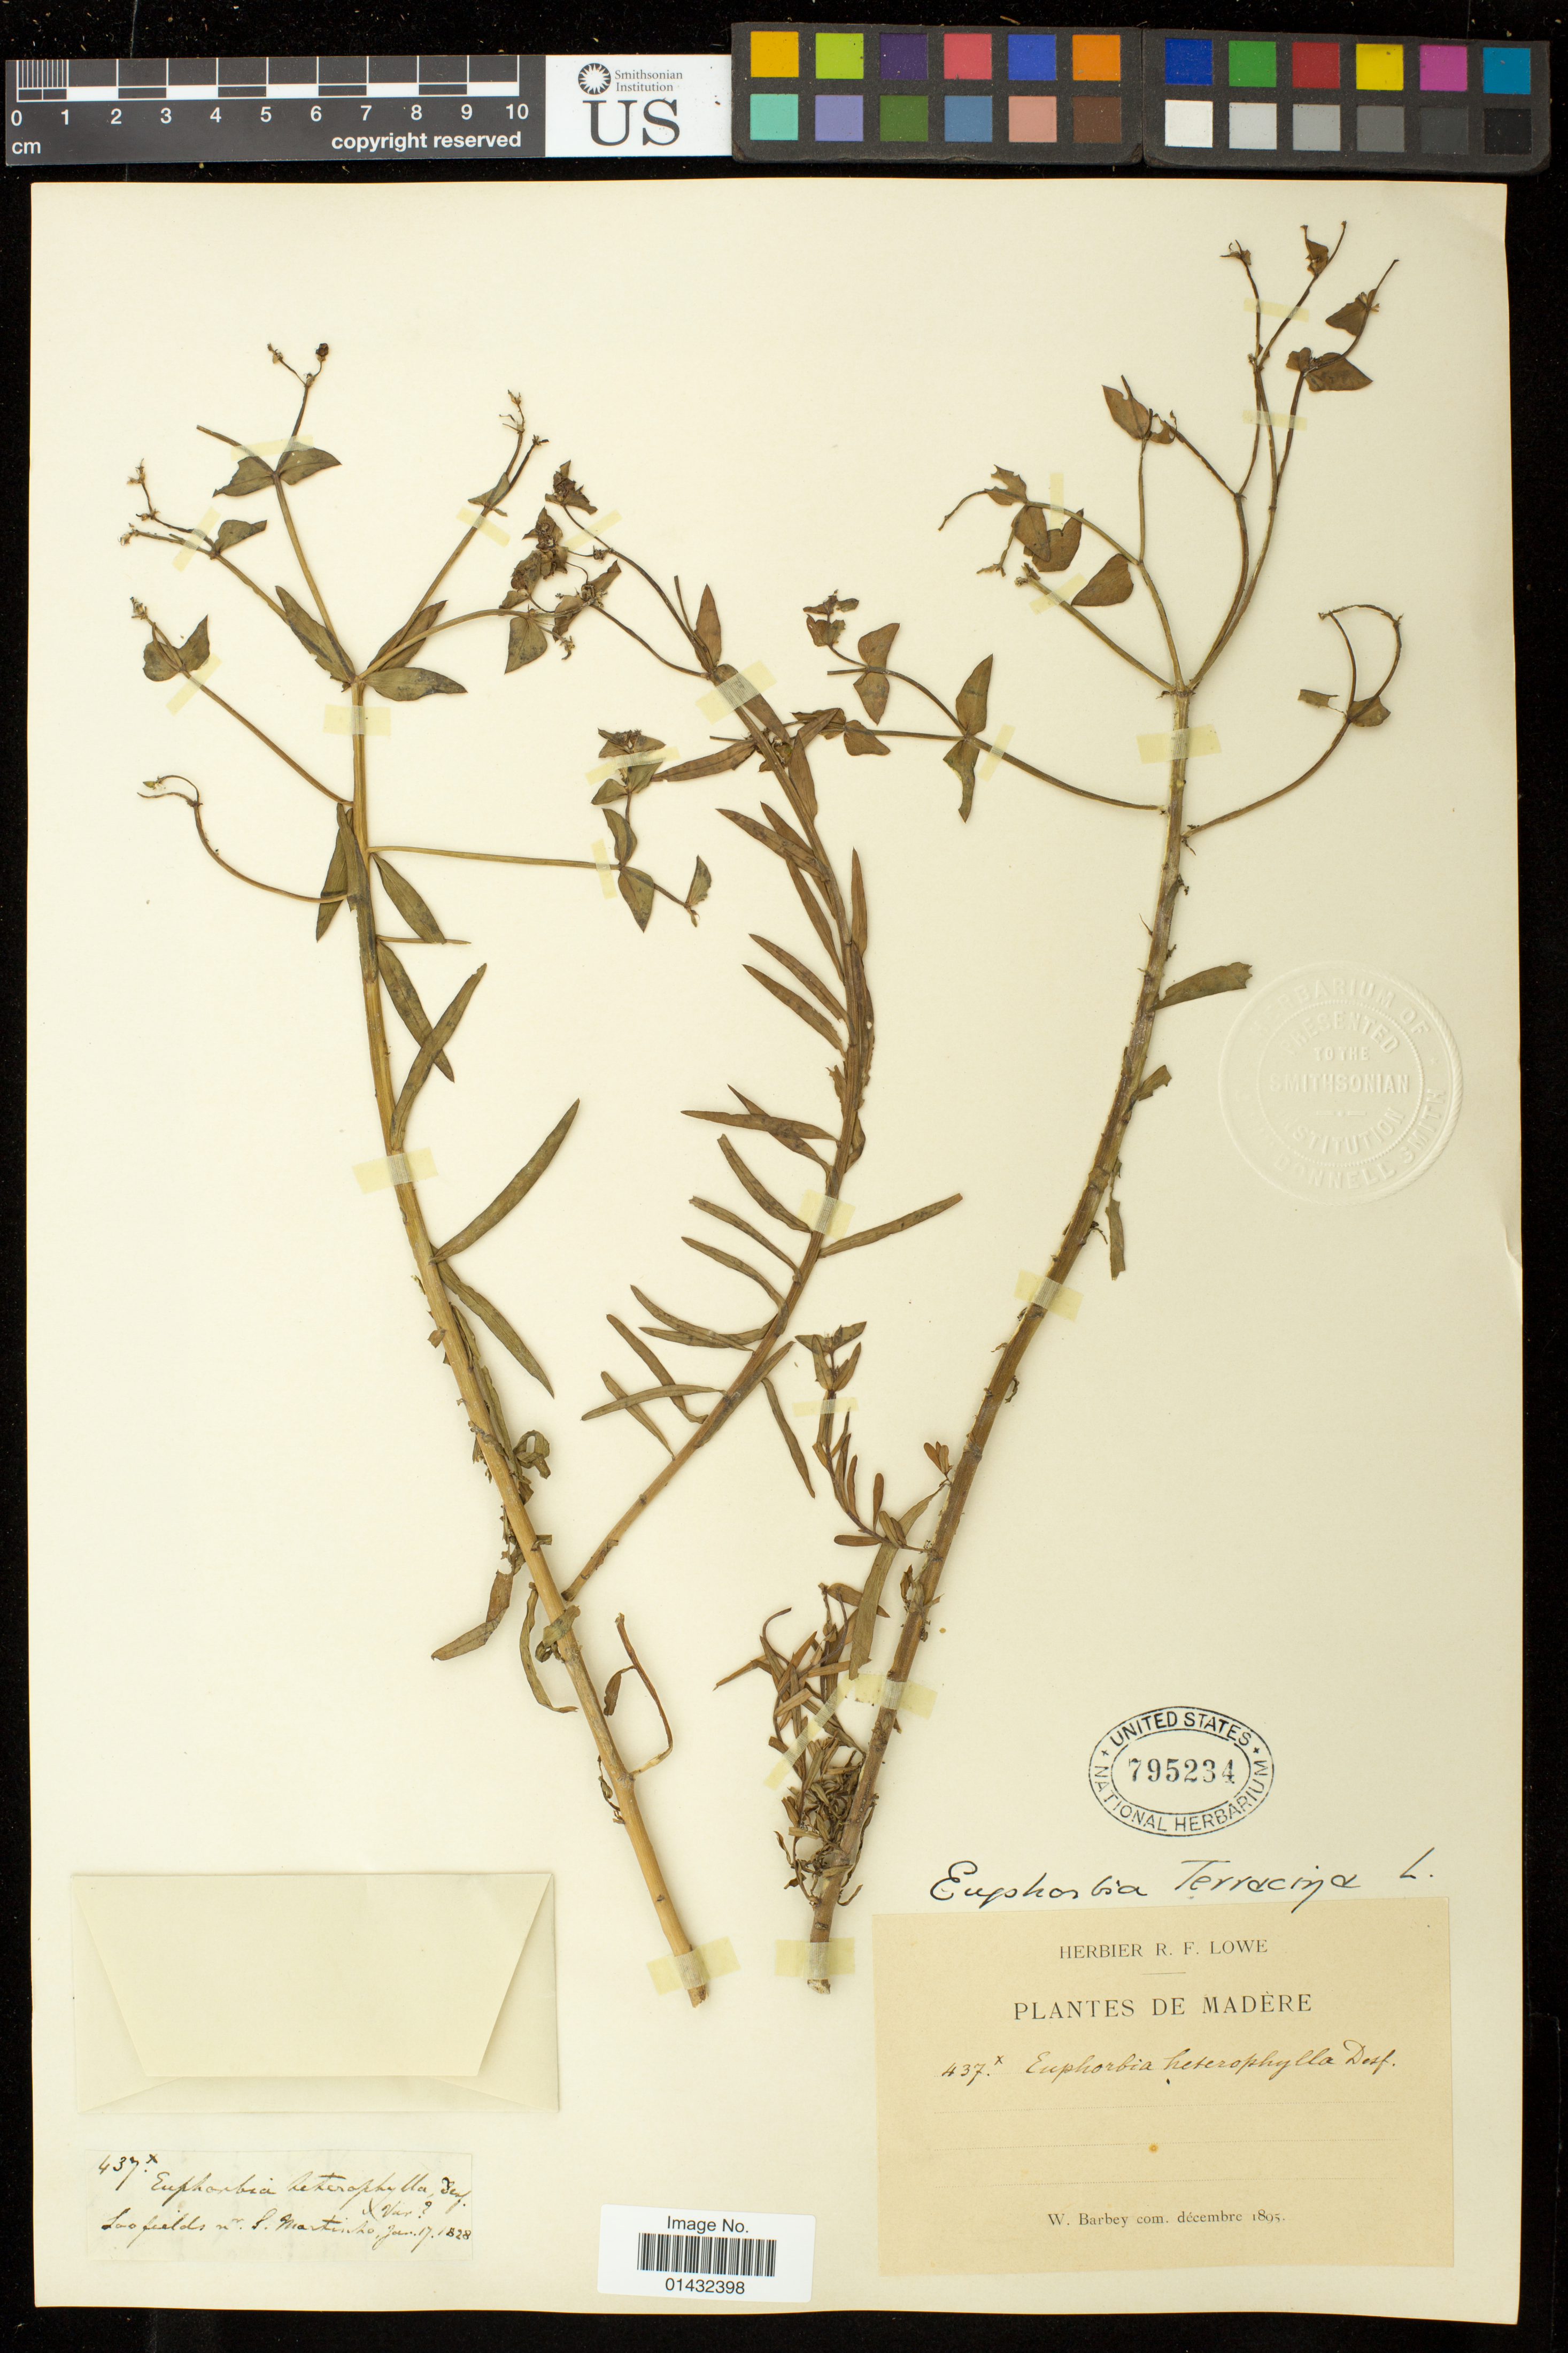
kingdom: Plantae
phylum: Tracheophyta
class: Magnoliopsida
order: Malpighiales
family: Euphorbiaceae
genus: Euphorbia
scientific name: Euphorbia terracina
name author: L.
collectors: W. Barbey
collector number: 437x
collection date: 1828-01-17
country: Portugal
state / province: Madeira (Aut. Reg.)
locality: S. Martinho [Sao Martinho, Funchal]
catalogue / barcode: US 795234